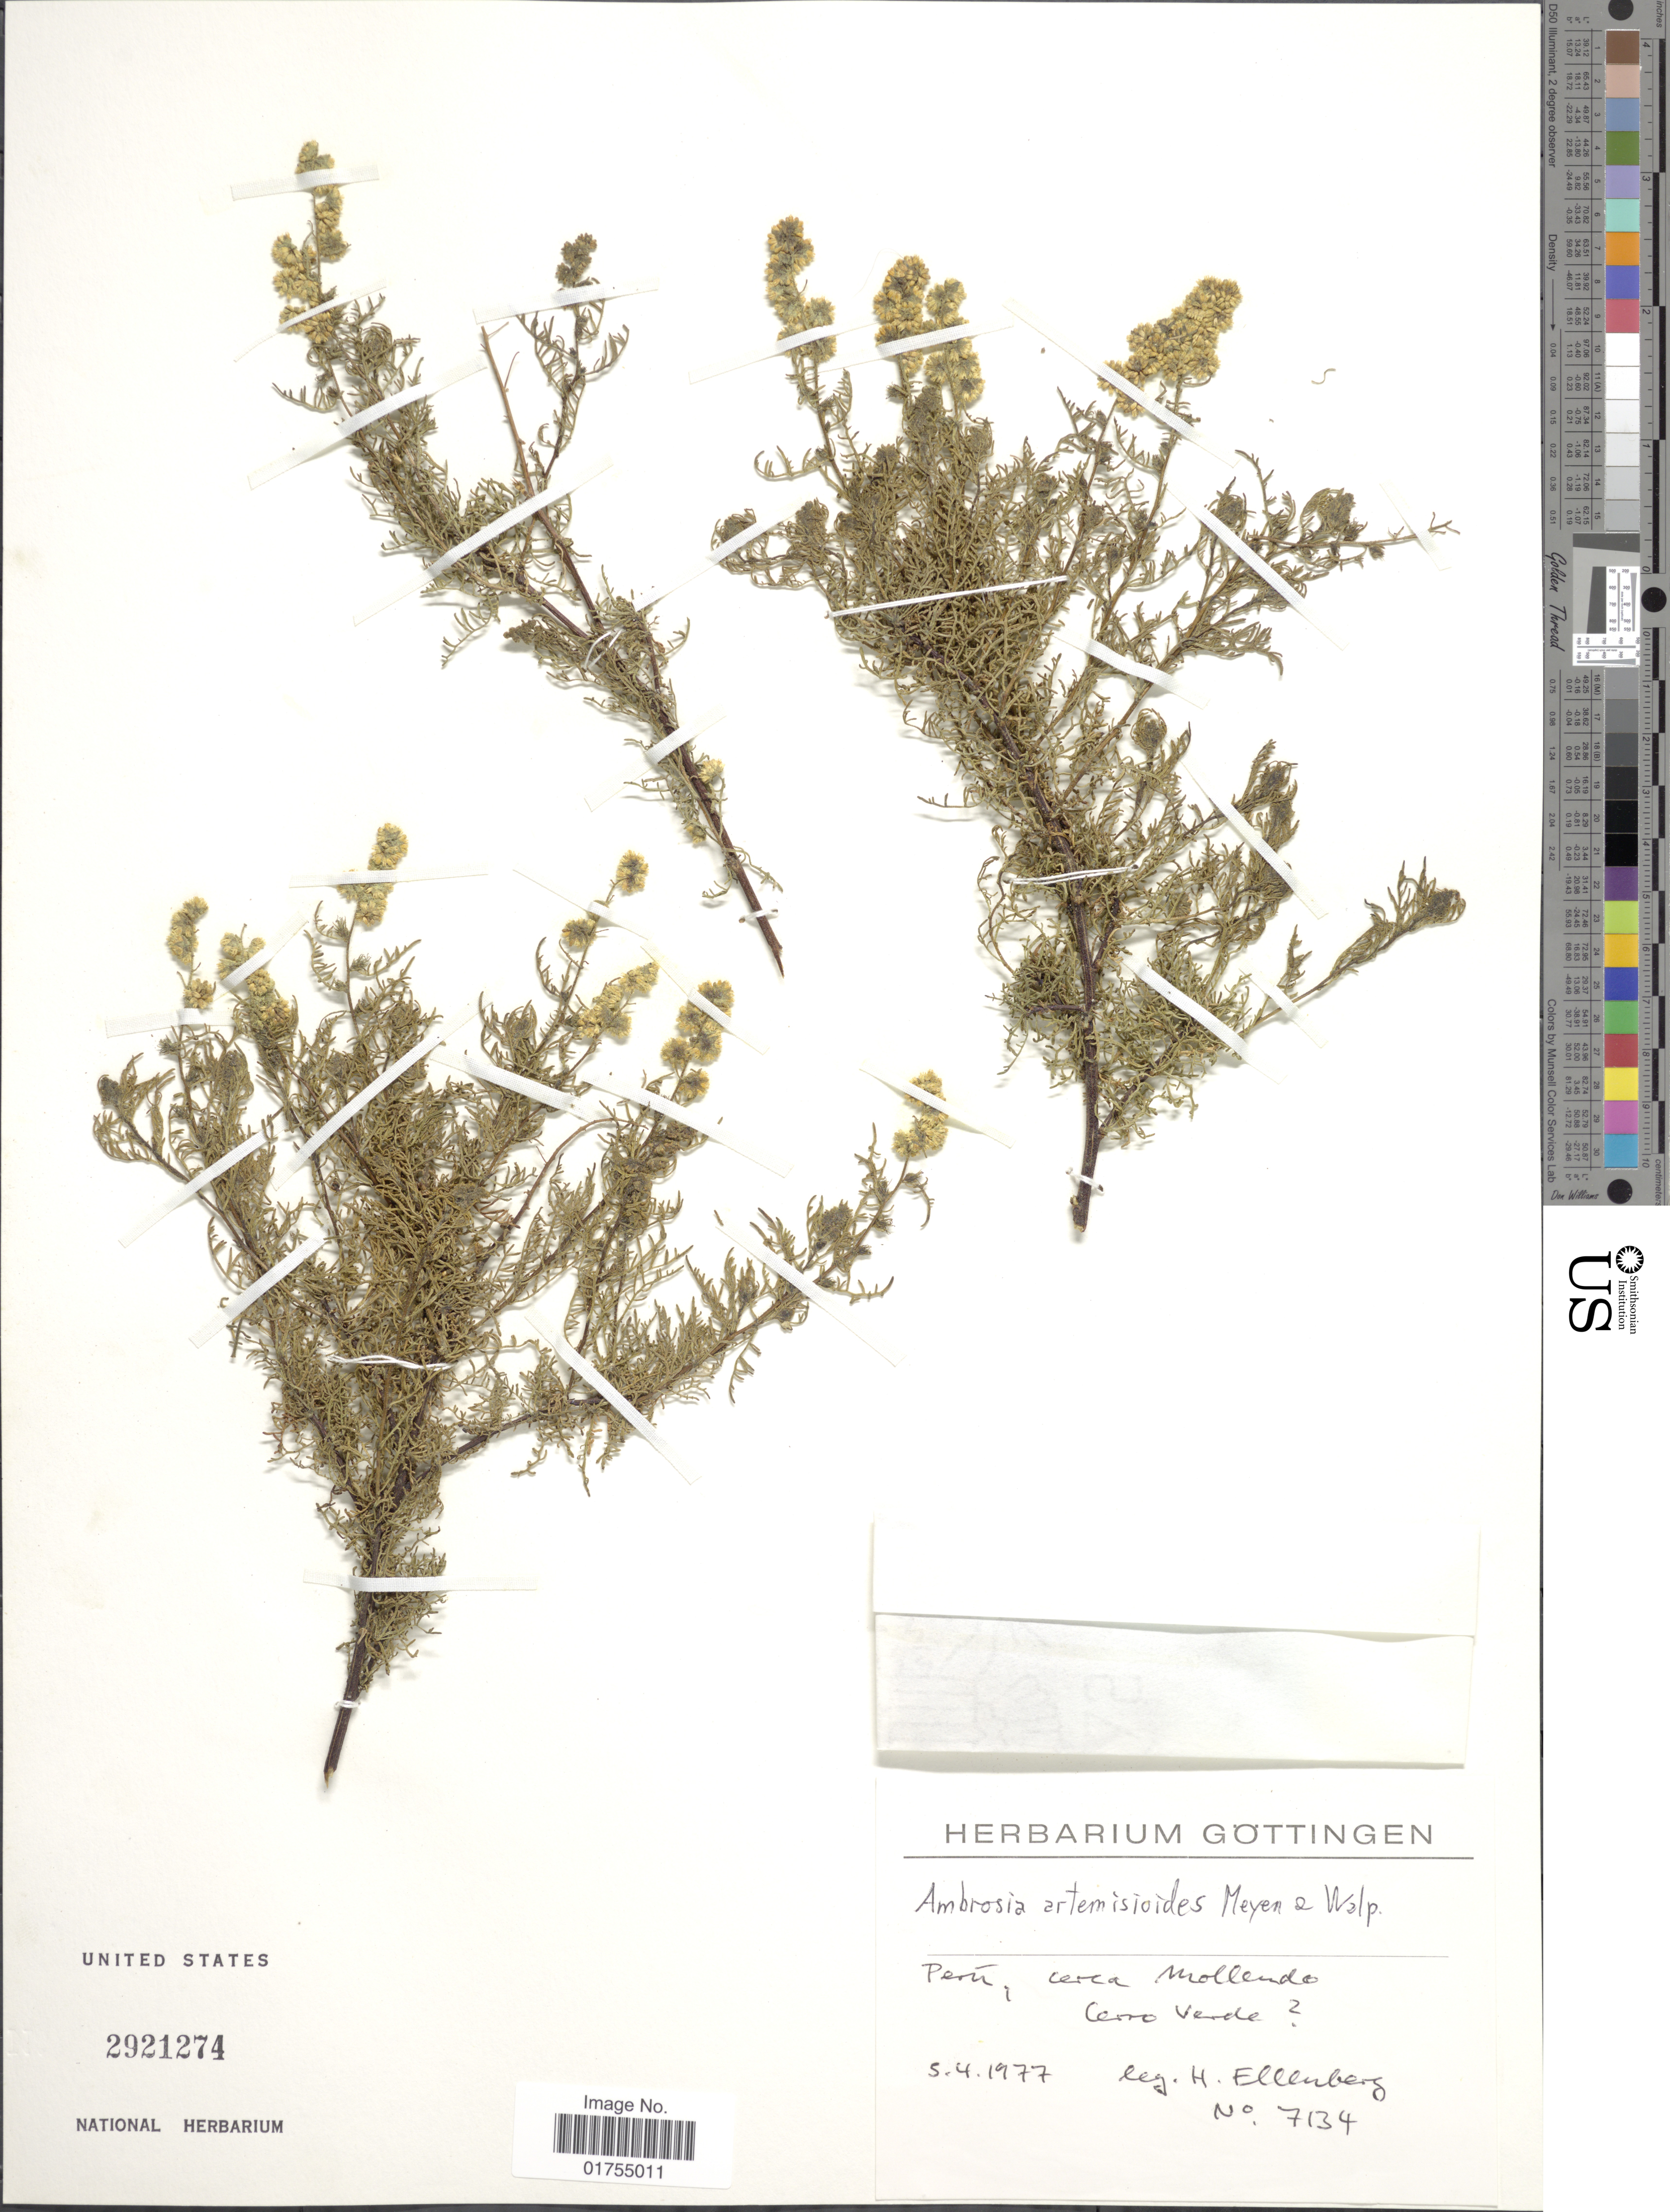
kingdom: Plantae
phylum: Tracheophyta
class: Magnoliopsida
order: Asterales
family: Asteraceae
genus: Franseria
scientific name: Franseria meyeniana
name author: Sch. Bip.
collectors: H. Ellenberg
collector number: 7134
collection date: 1977-04-05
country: Peru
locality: Cerca Mollendo, Cerro Verde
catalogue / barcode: US 2921274